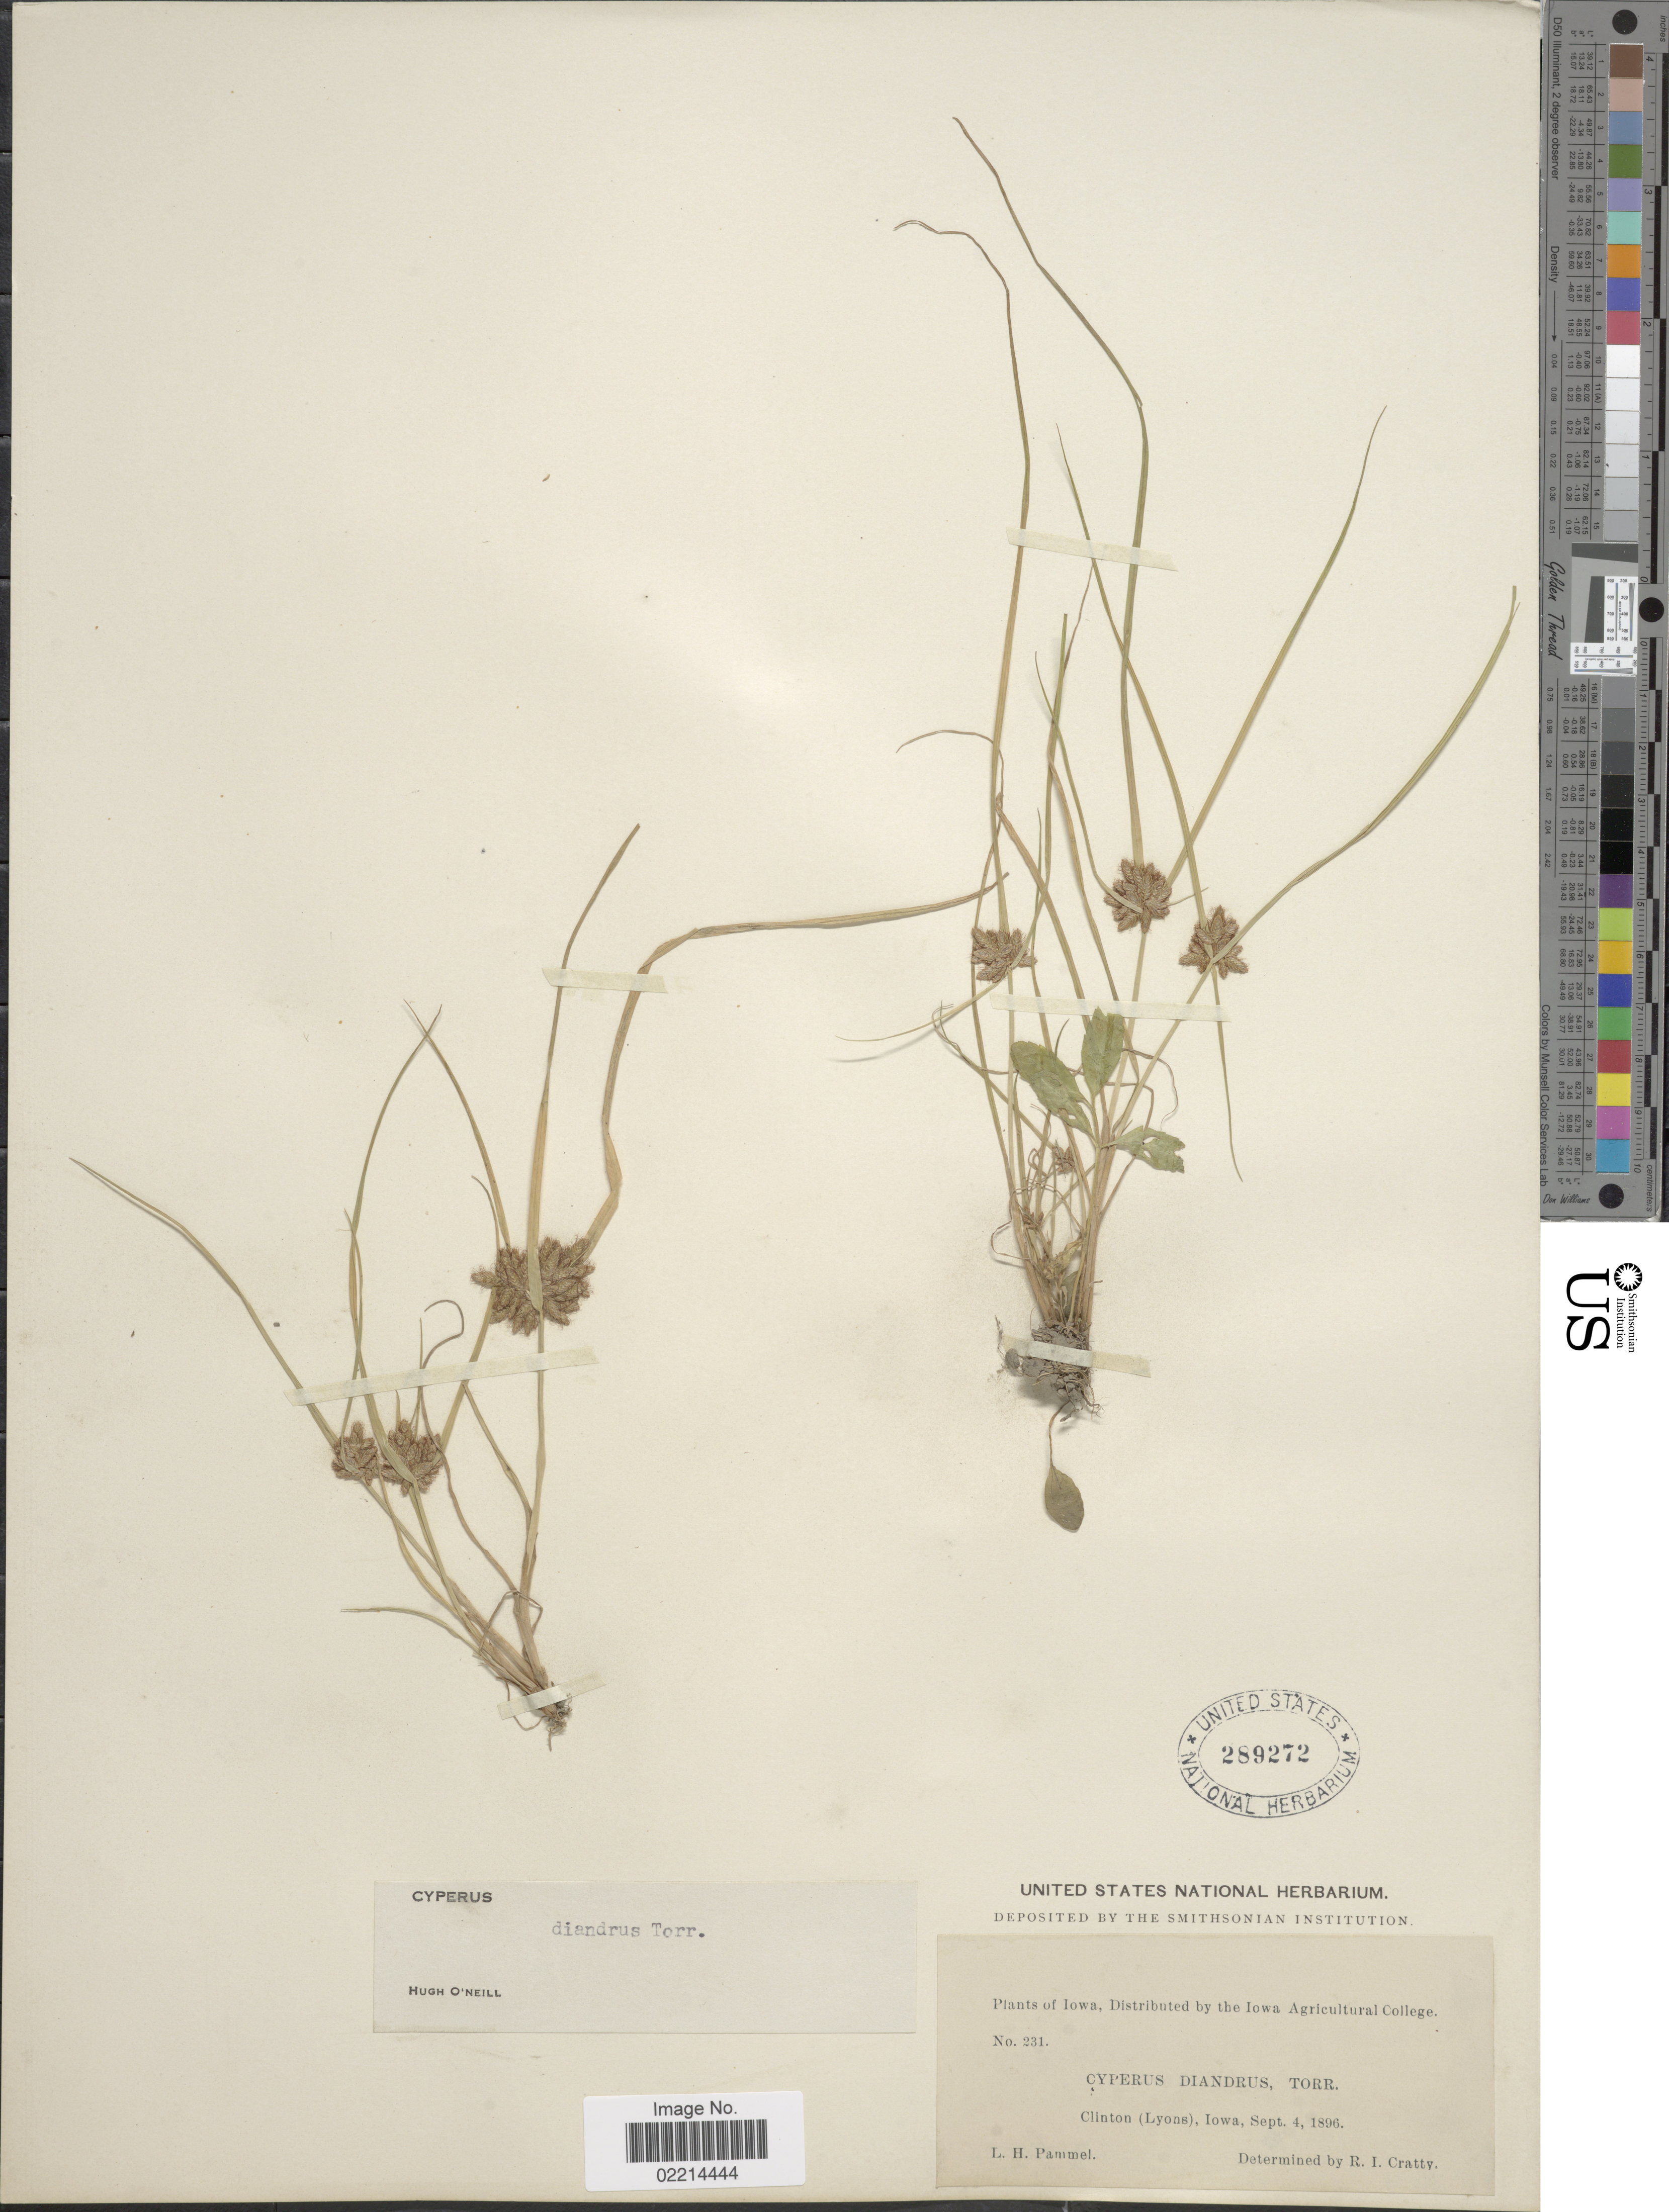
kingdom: Plantae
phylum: Tracheophyta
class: Liliopsida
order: Poales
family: Cyperaceae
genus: Cyperus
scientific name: Cyperus diandrus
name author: Torr.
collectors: L. Pammel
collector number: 231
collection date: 1896-09-04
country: United States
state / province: Iowa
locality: Clinton (Lyons)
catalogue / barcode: US 289275